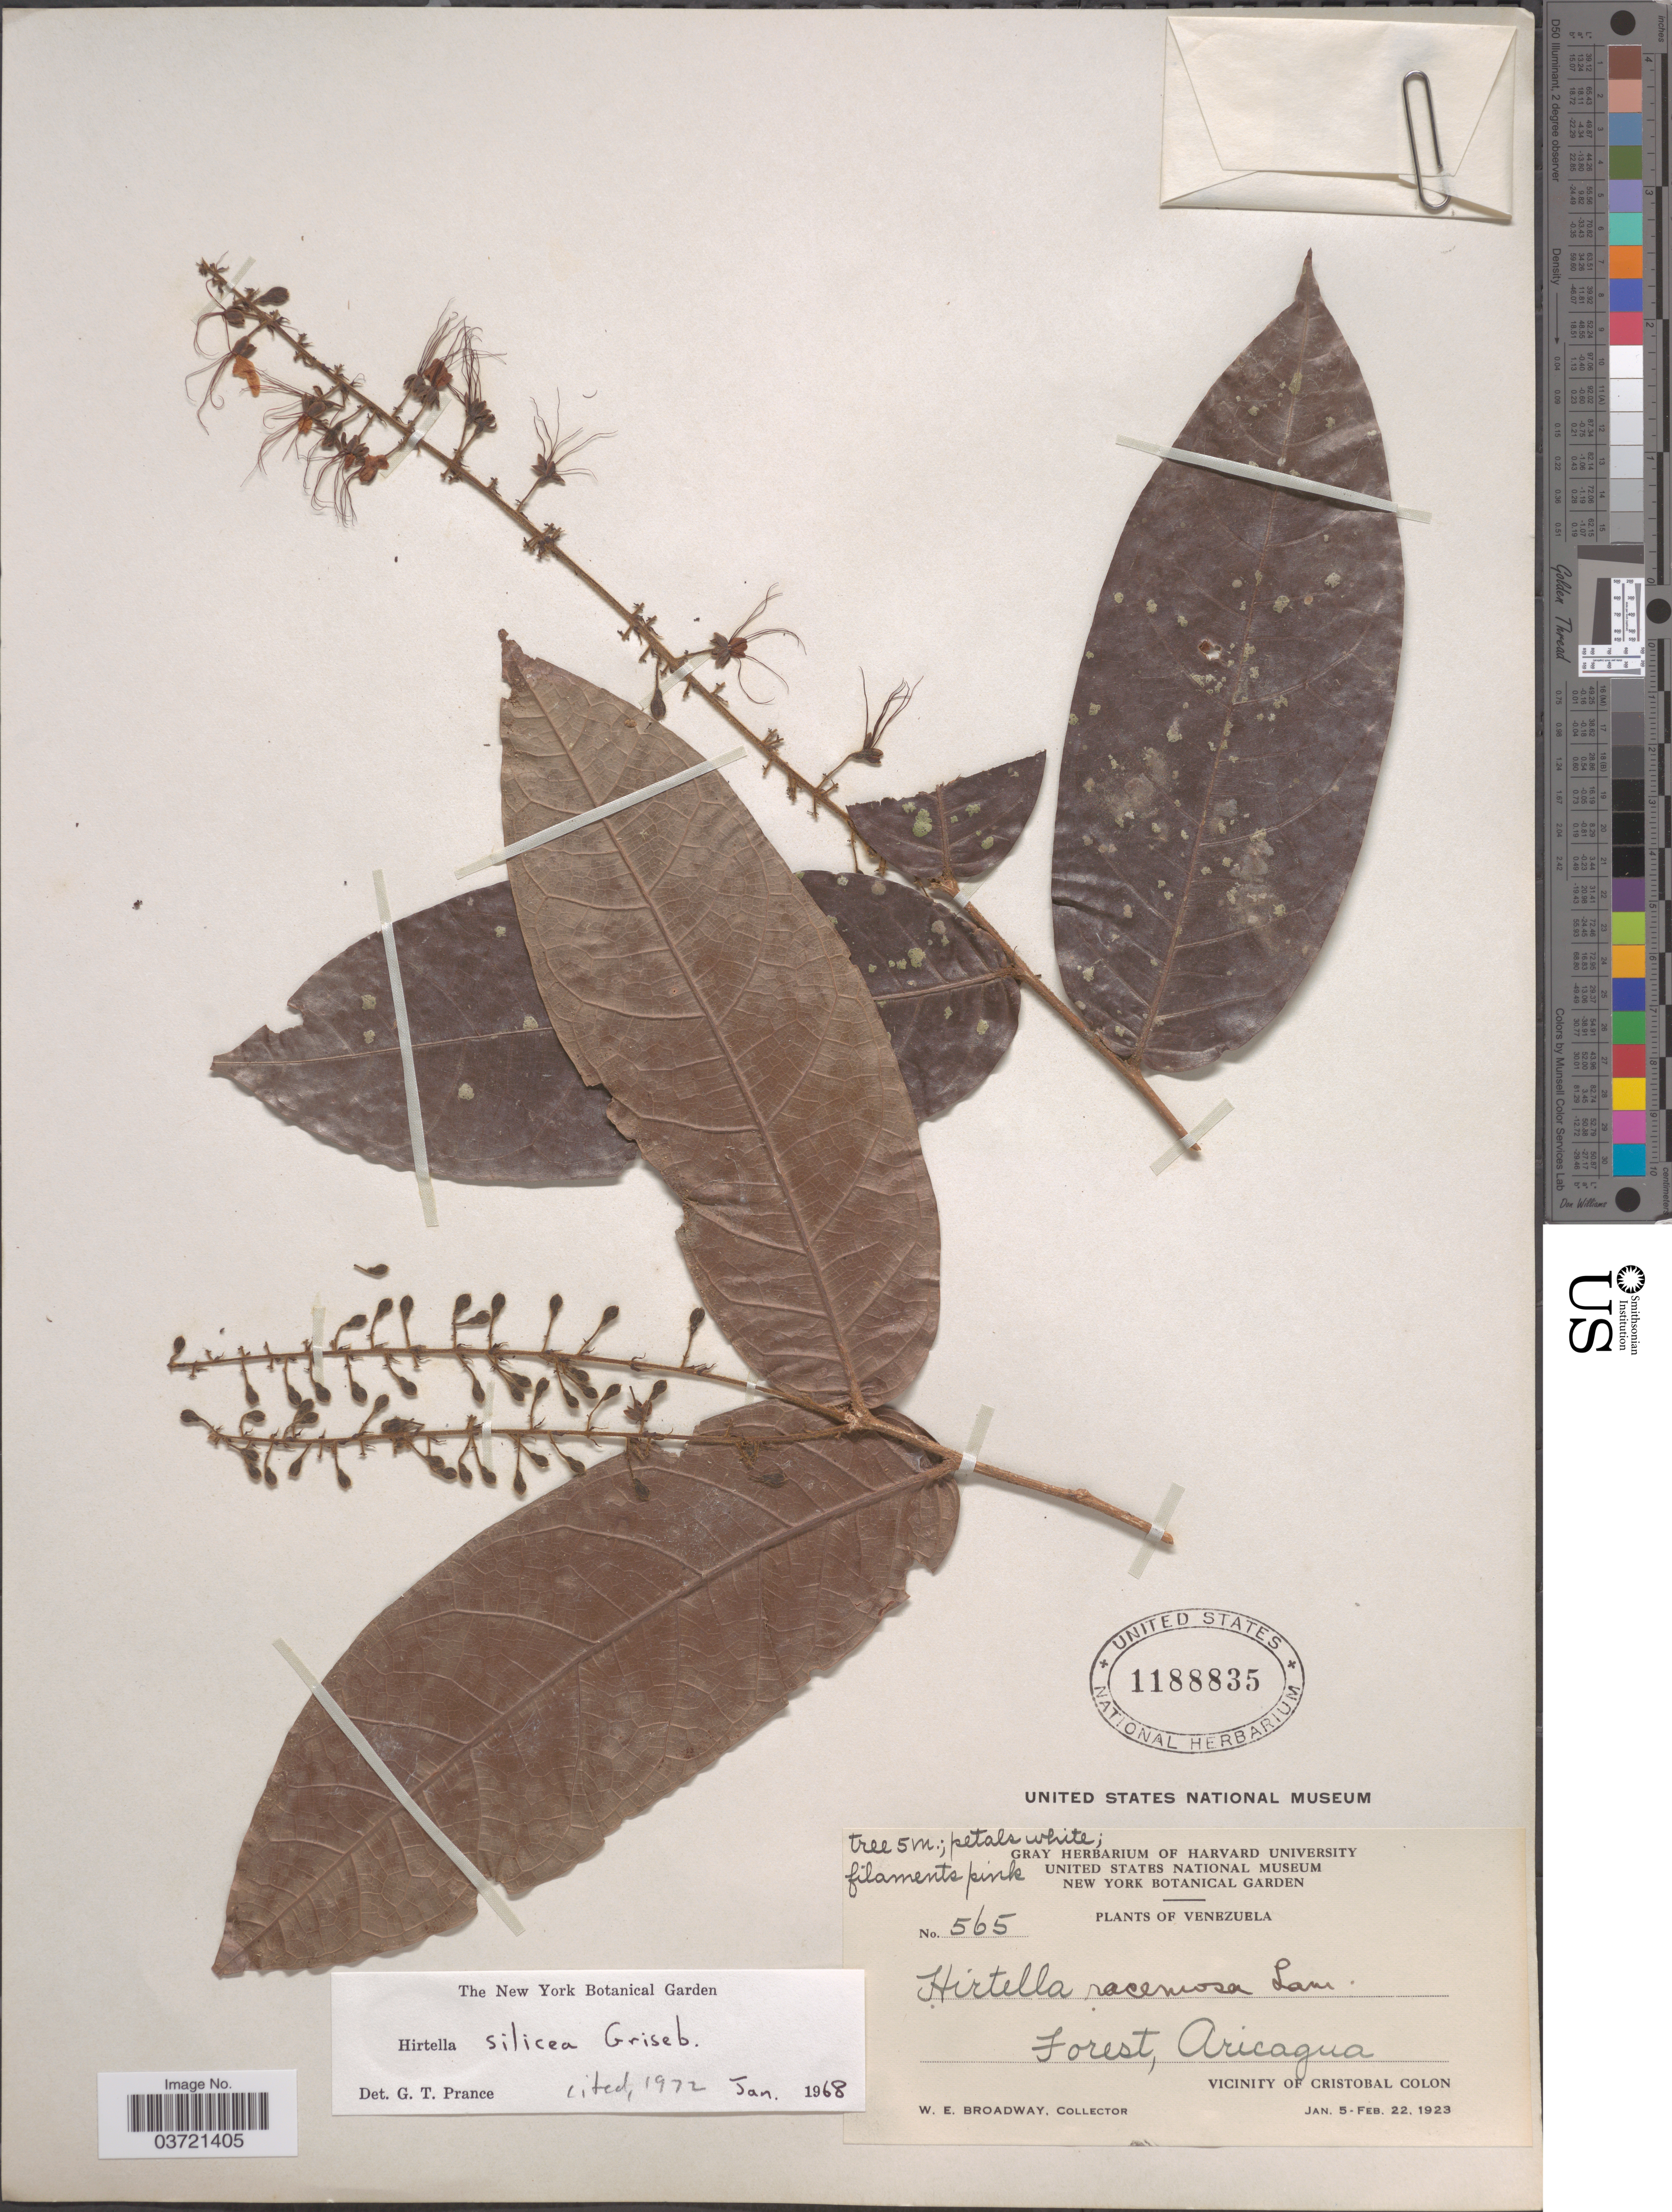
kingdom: Plantae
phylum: Tracheophyta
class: Magnoliopsida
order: Malpighiales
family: Chrysobalanaceae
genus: Hirtella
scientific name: Hirtella silicea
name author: Griseb.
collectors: W. E. Broadway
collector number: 565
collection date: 1923-01-05/1923-02-22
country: Peru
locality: Forest, Aricagua, Vicinity of Cristobal Colon.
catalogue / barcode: US 1188835